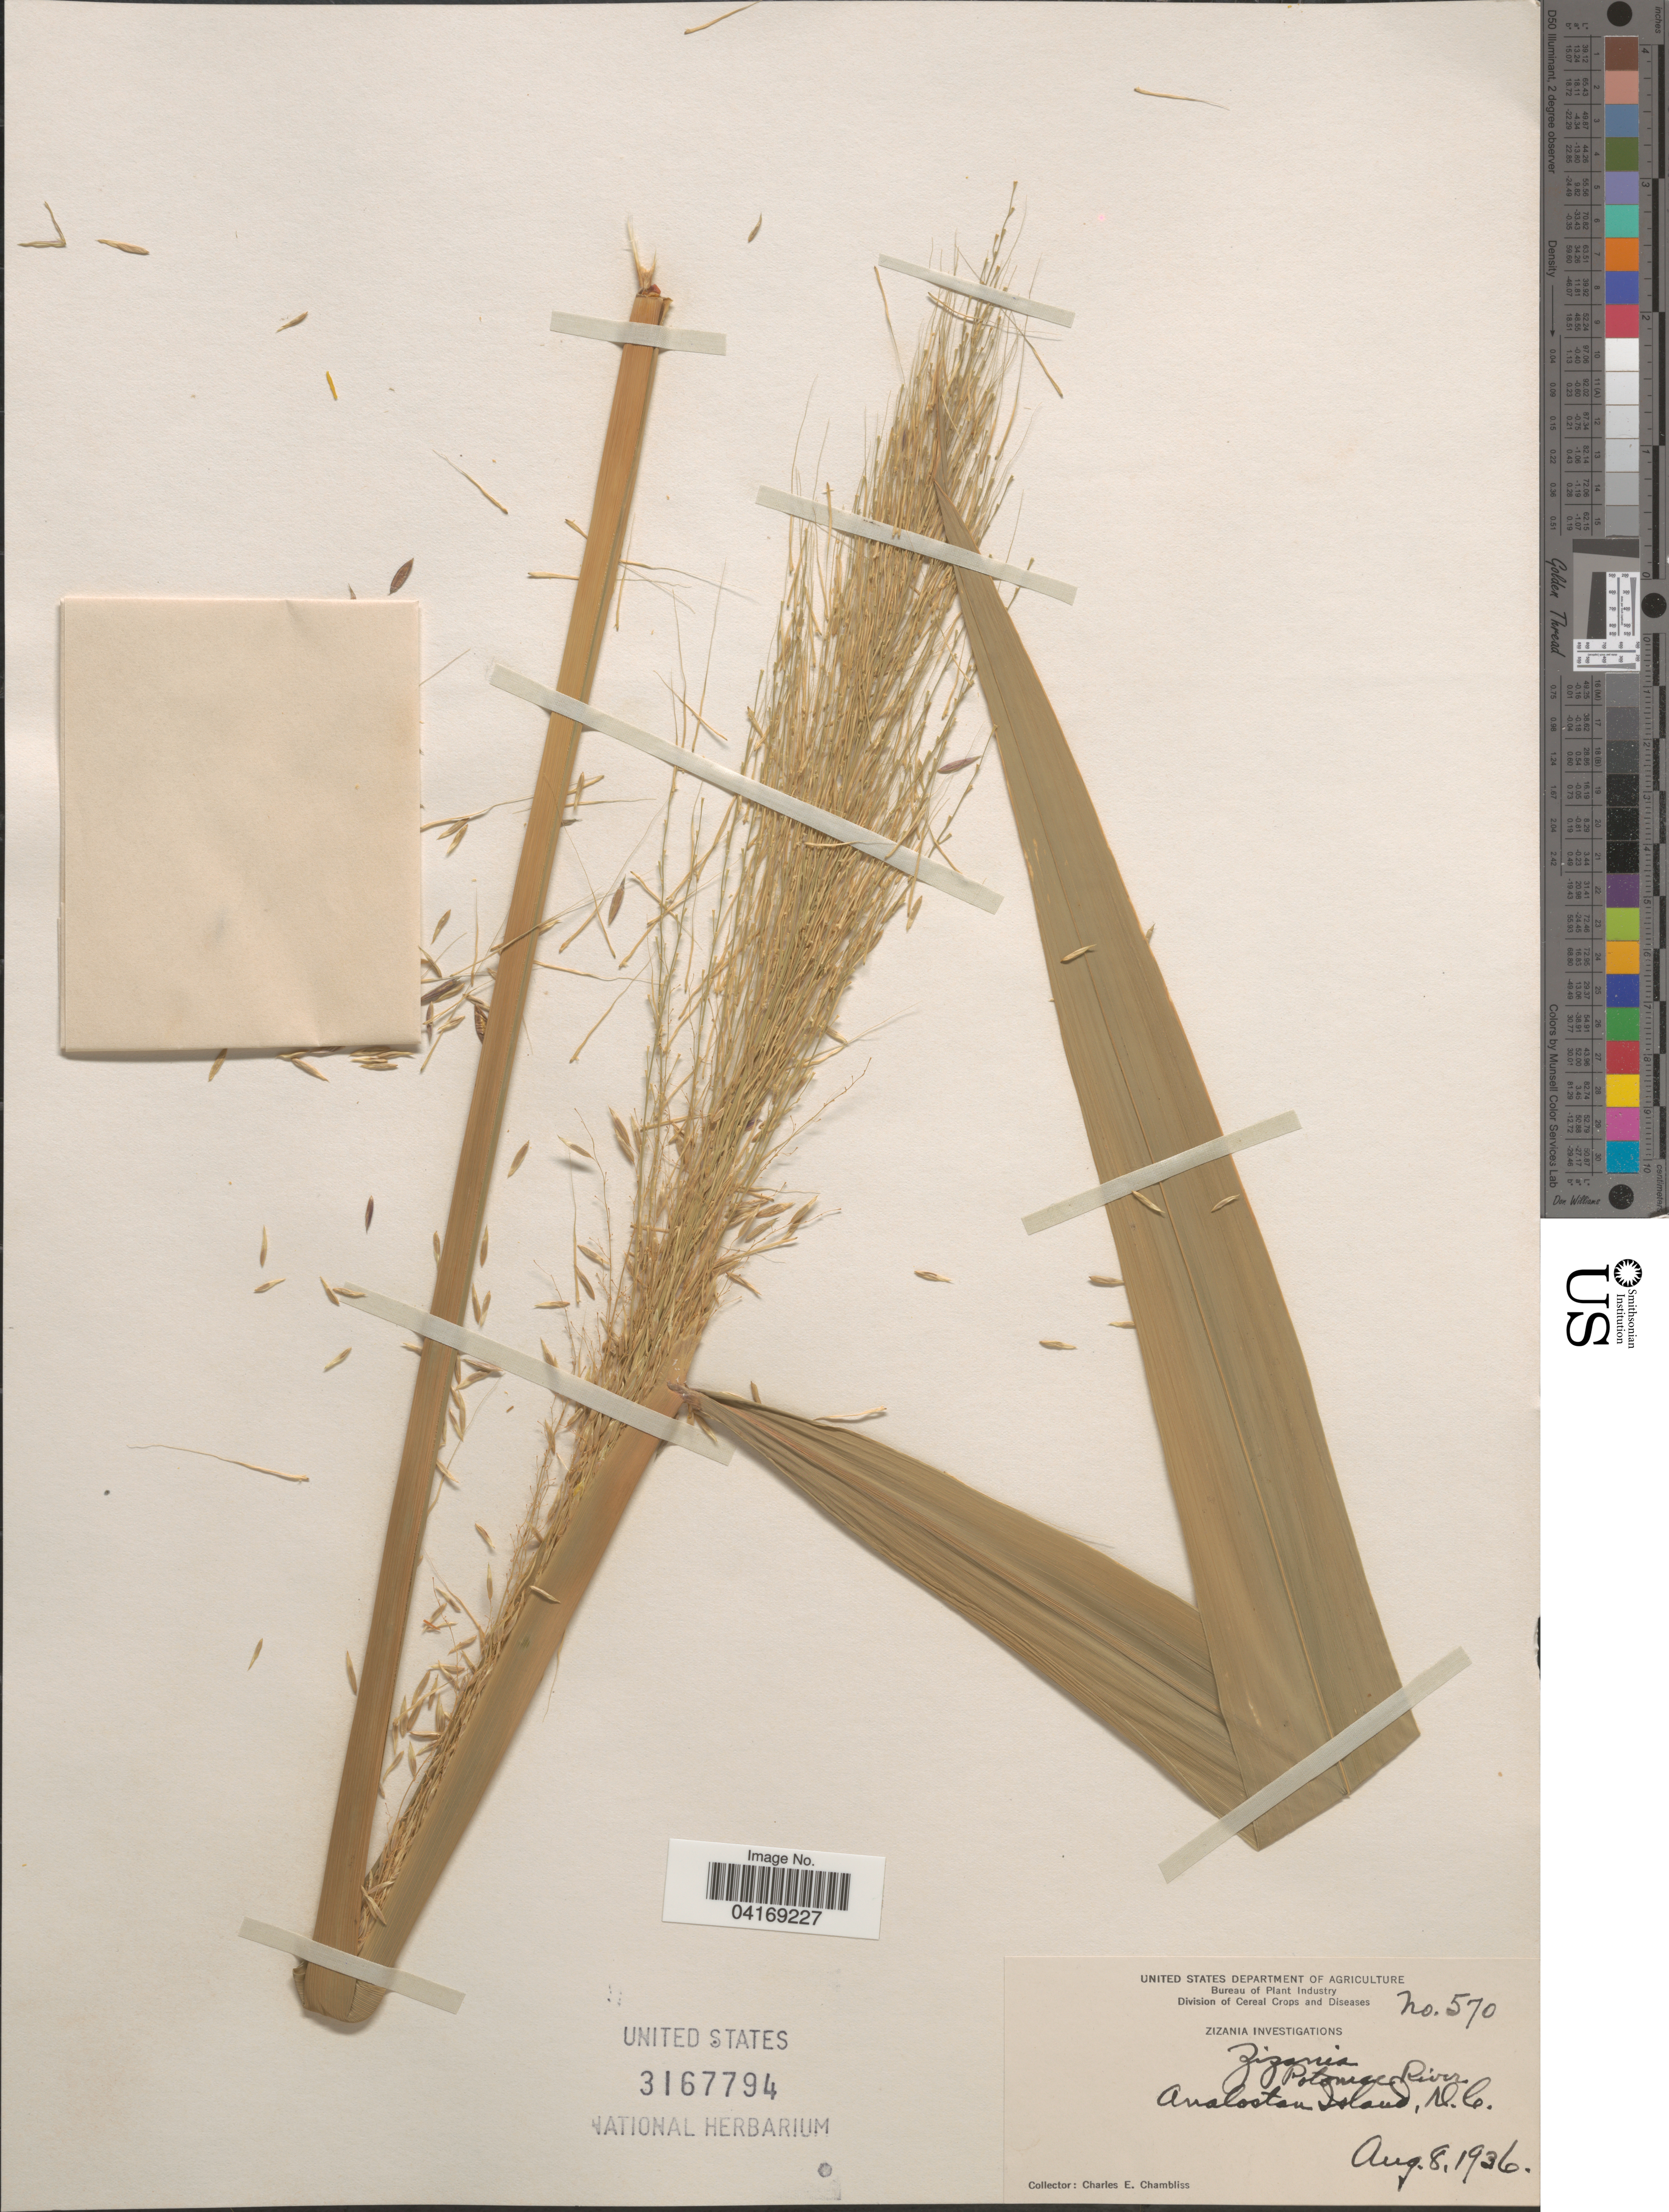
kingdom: Plantae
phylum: Tracheophyta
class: Liliopsida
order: Poales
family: Poaceae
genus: Zizania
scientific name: Zizania sp.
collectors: C. Chambliss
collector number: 570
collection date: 1936-08-08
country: United States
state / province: District of Columbia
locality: Potomac River. Analostan Island, D. C.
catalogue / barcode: US 3167794